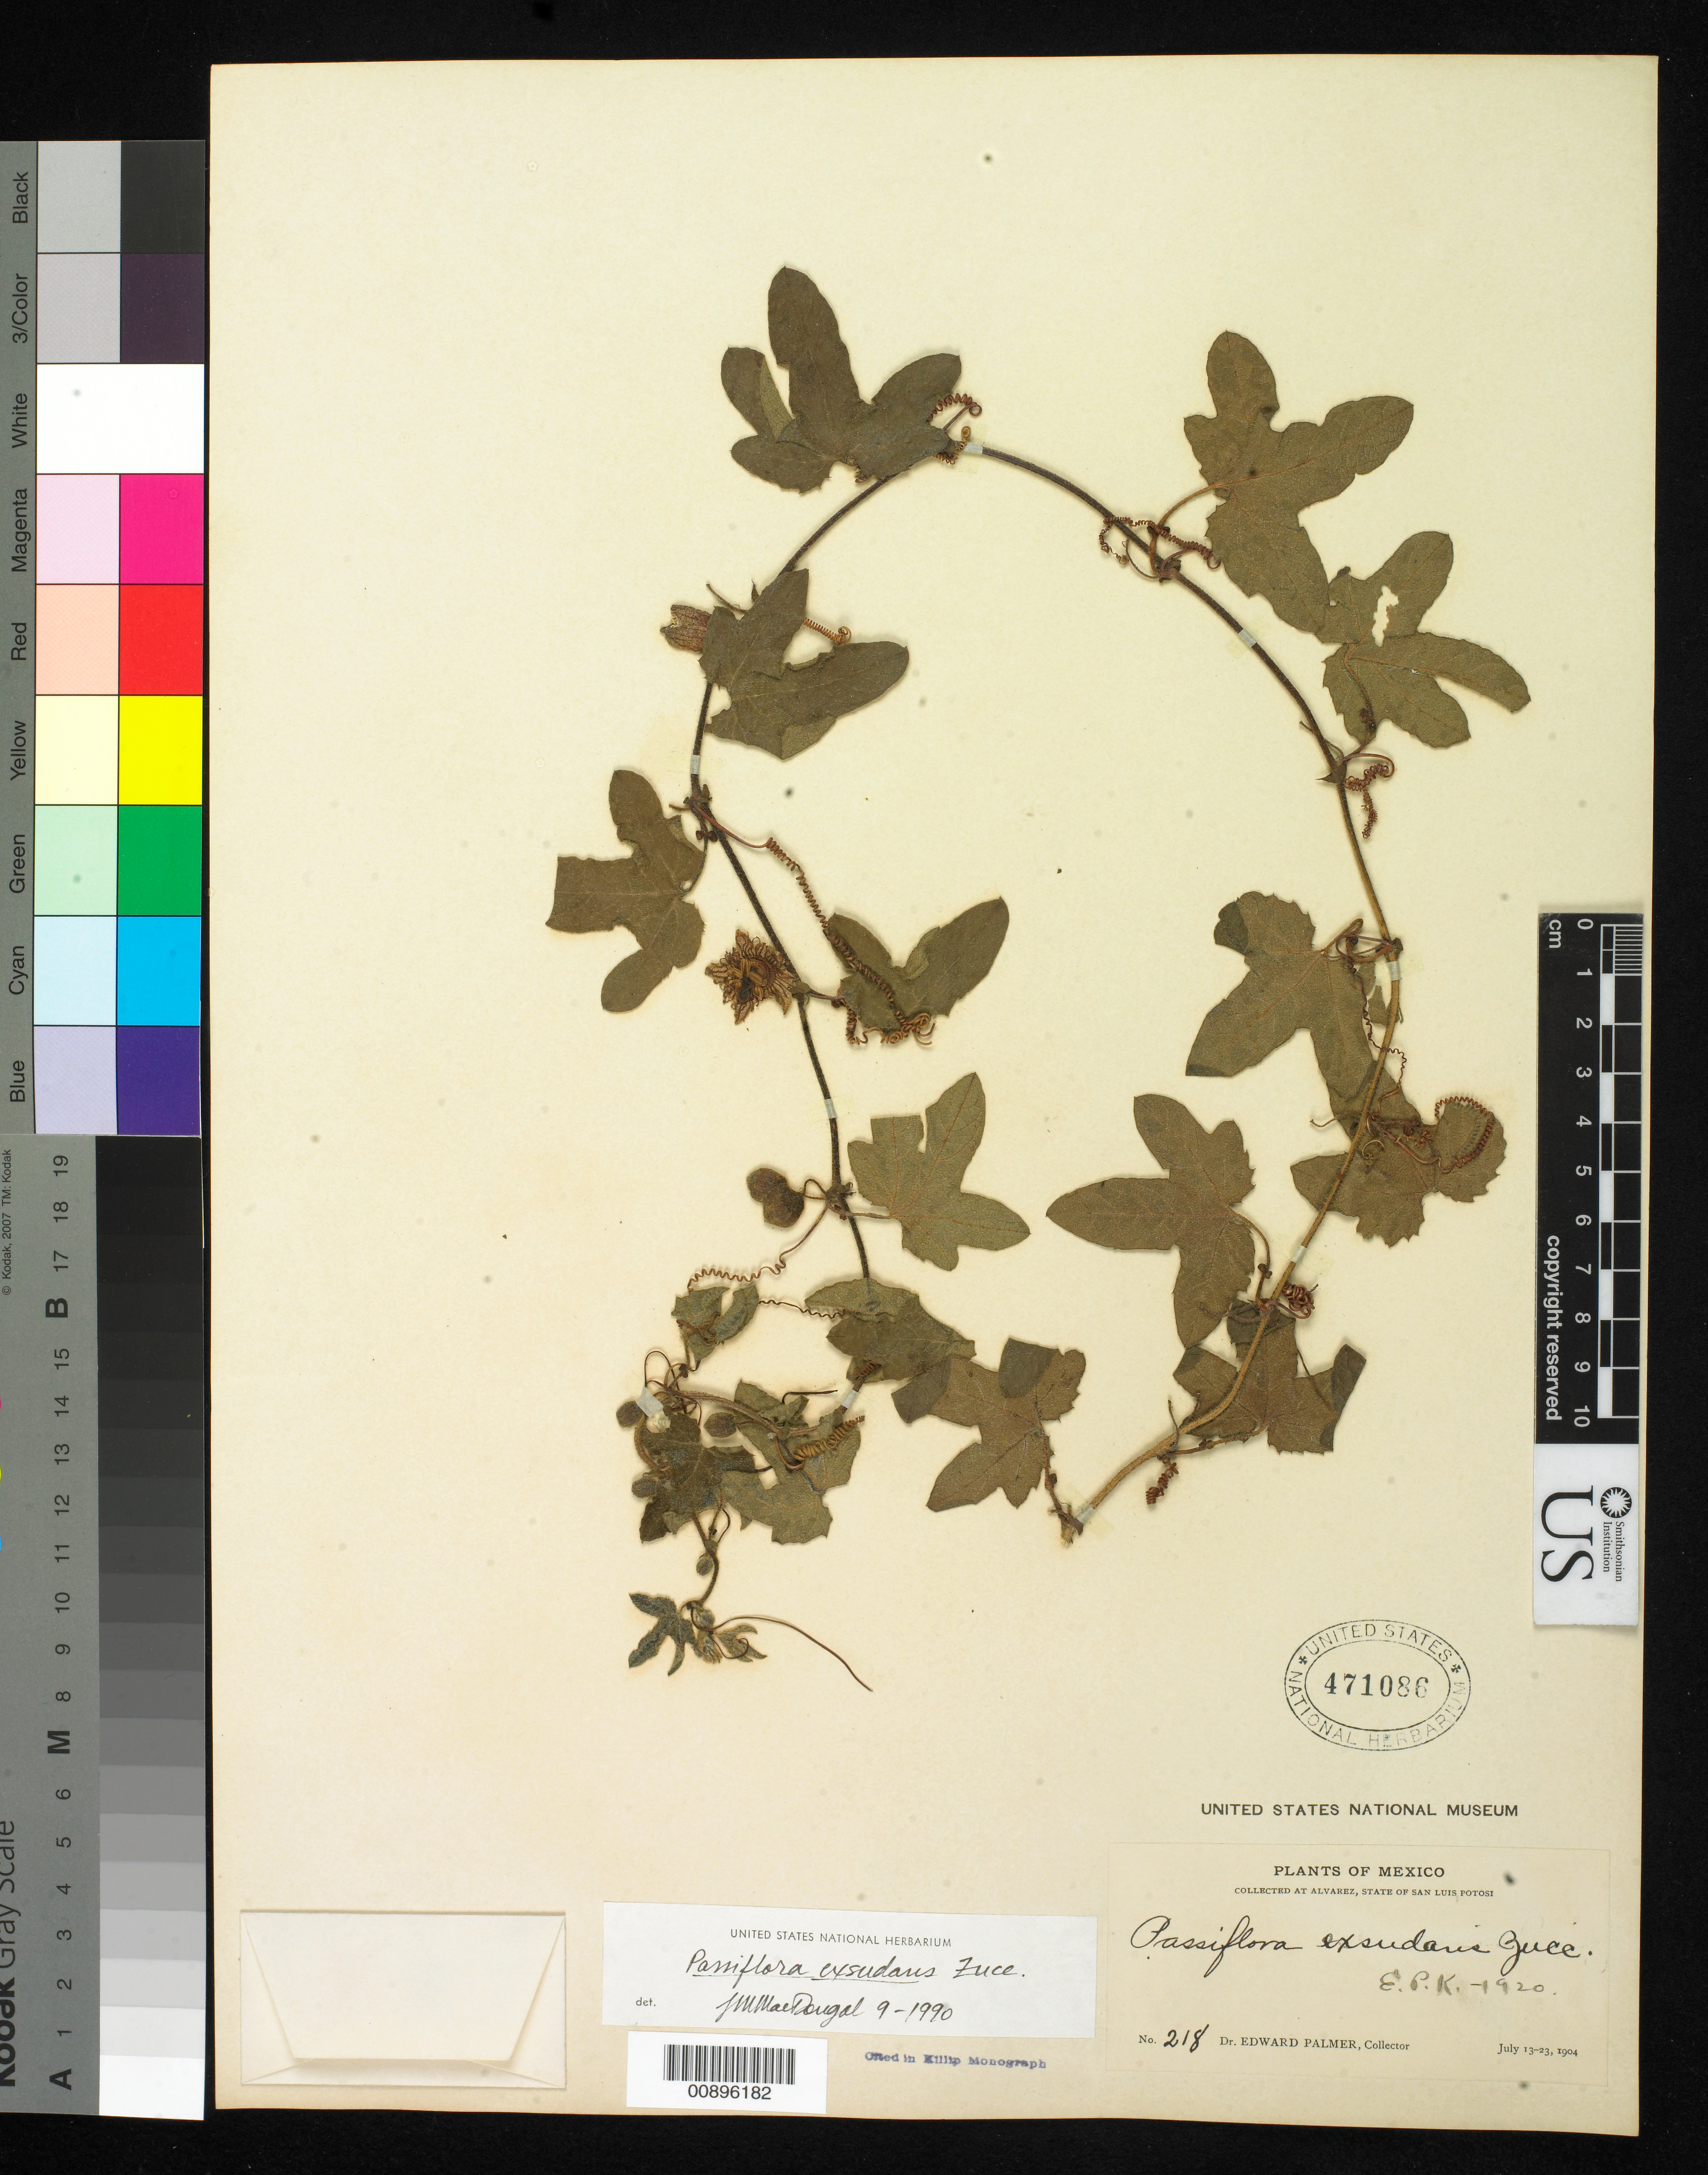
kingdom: Plantae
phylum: Tracheophyta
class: Magnoliopsida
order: Malpighiales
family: Passifloraceae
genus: Passiflora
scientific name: Passiflora exsudans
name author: Zucc.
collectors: E. Palmer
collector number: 218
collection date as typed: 13 Jul 1904 to 23 Jul 1904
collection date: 1904-07-13/1904-07-23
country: Mexico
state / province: San Luis Potosí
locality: Alvarez, San Luis Potosí.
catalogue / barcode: US 471086